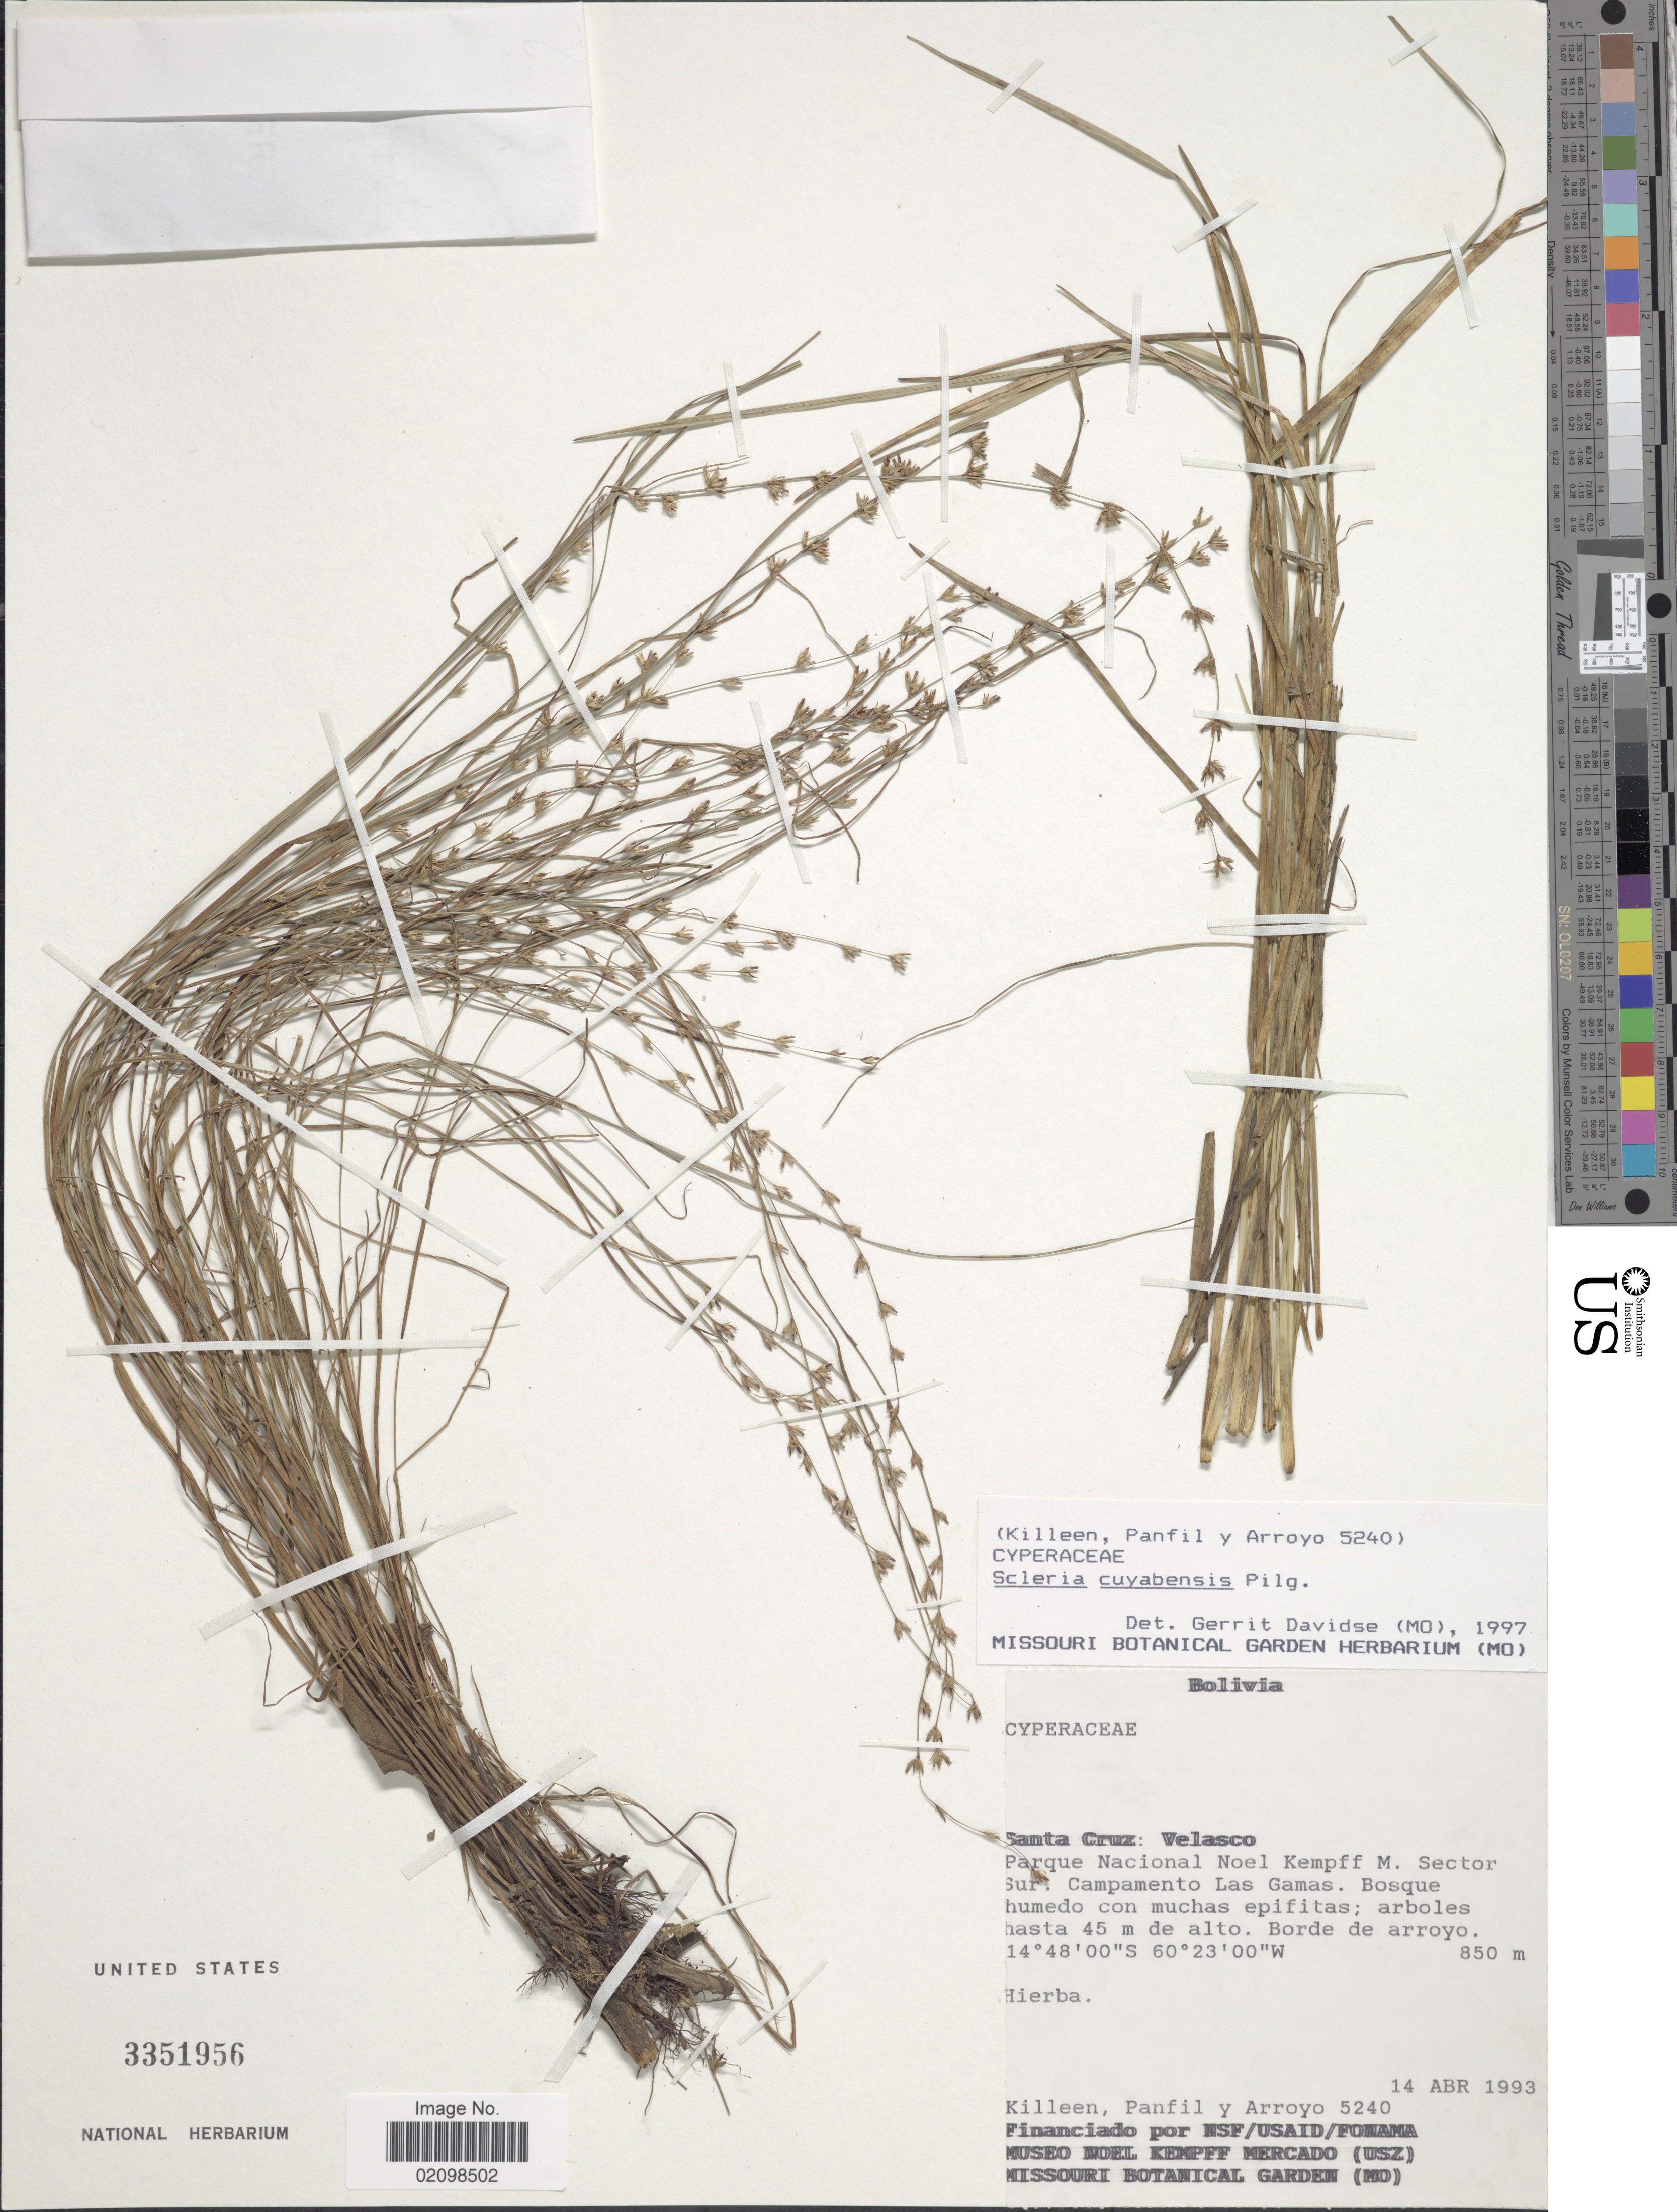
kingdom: Plantae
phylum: Tracheophyta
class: Liliopsida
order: Poales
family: Cyperaceae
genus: Scleria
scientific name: Scleria cuyabensis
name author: Pilg.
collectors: Killeen, --, -- Panfil & Arroyo, --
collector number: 5240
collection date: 1993-04-14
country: Bolivia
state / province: Santa Cruz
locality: Santa Cruz: velasco, Parque Nacional Noel Kempff M. Sector Sur. Campamento Las Gamas.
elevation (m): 850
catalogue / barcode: US 3351956